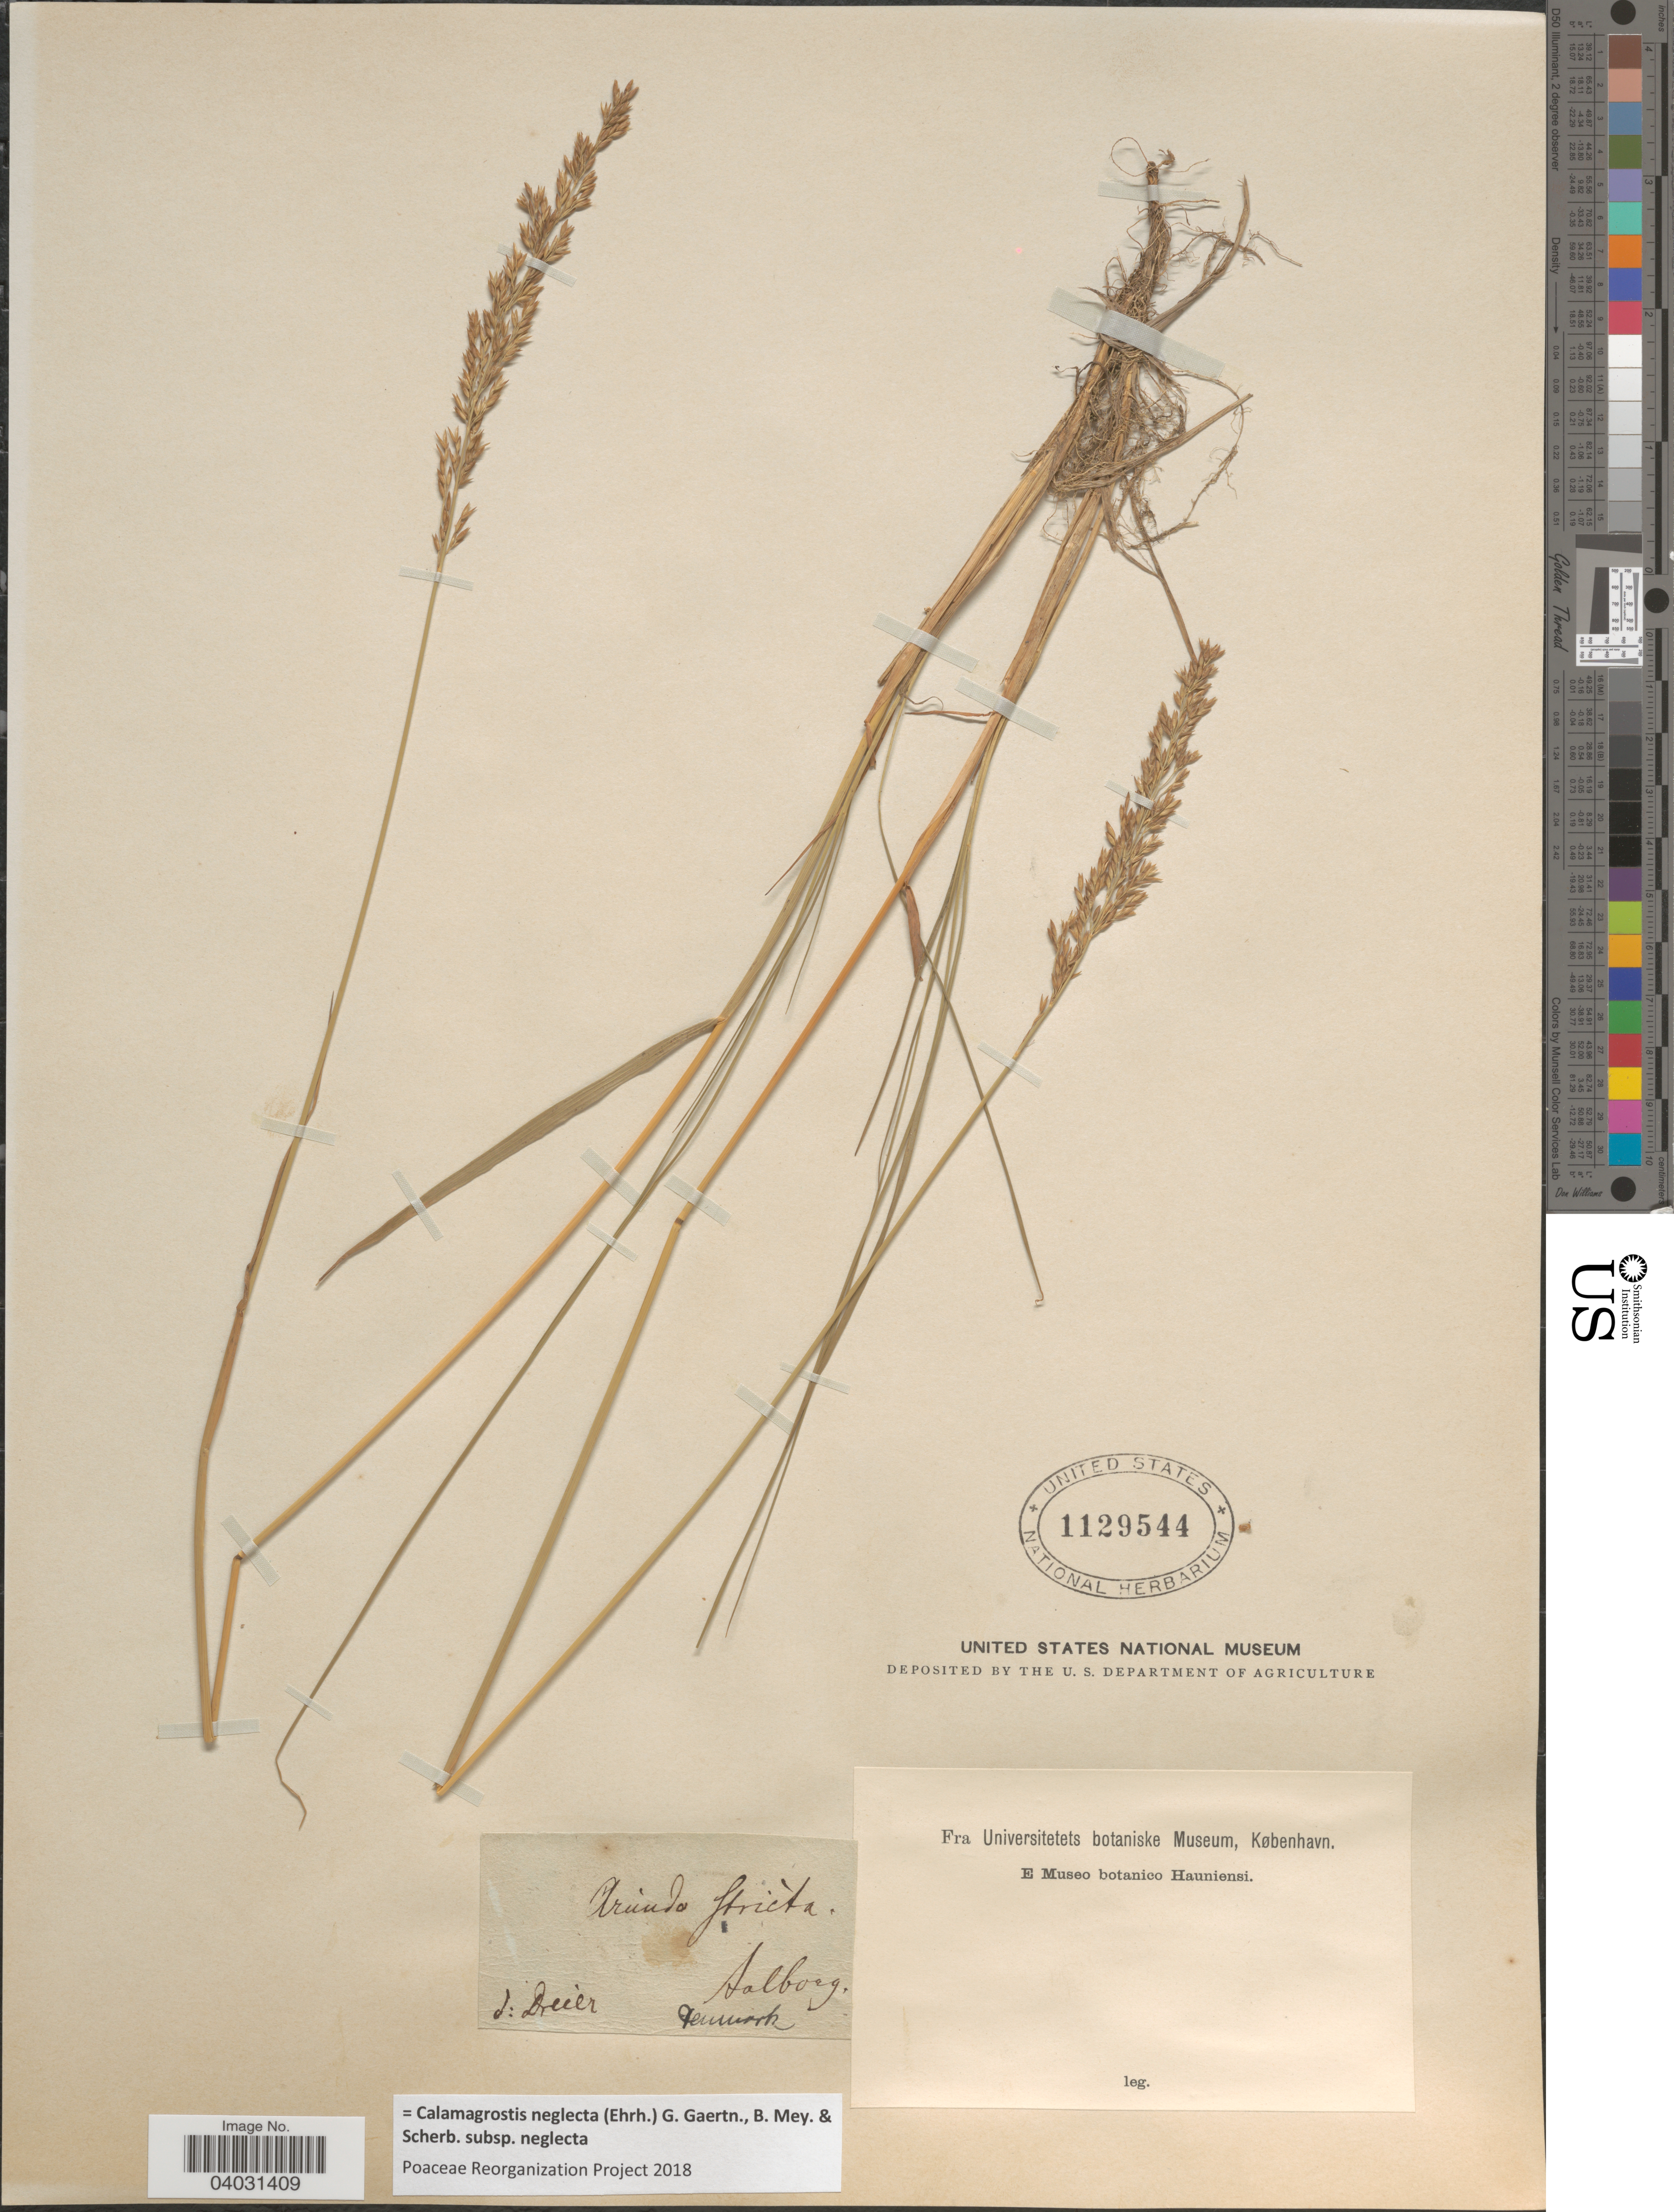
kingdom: Plantae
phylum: Tracheophyta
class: Liliopsida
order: Poales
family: Poaceae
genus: Calamagrostis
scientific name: Calamagrostis neglecta subsp. neglecta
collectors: J. Dreier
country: Denmark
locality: Aalborg.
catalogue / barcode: US 1129544